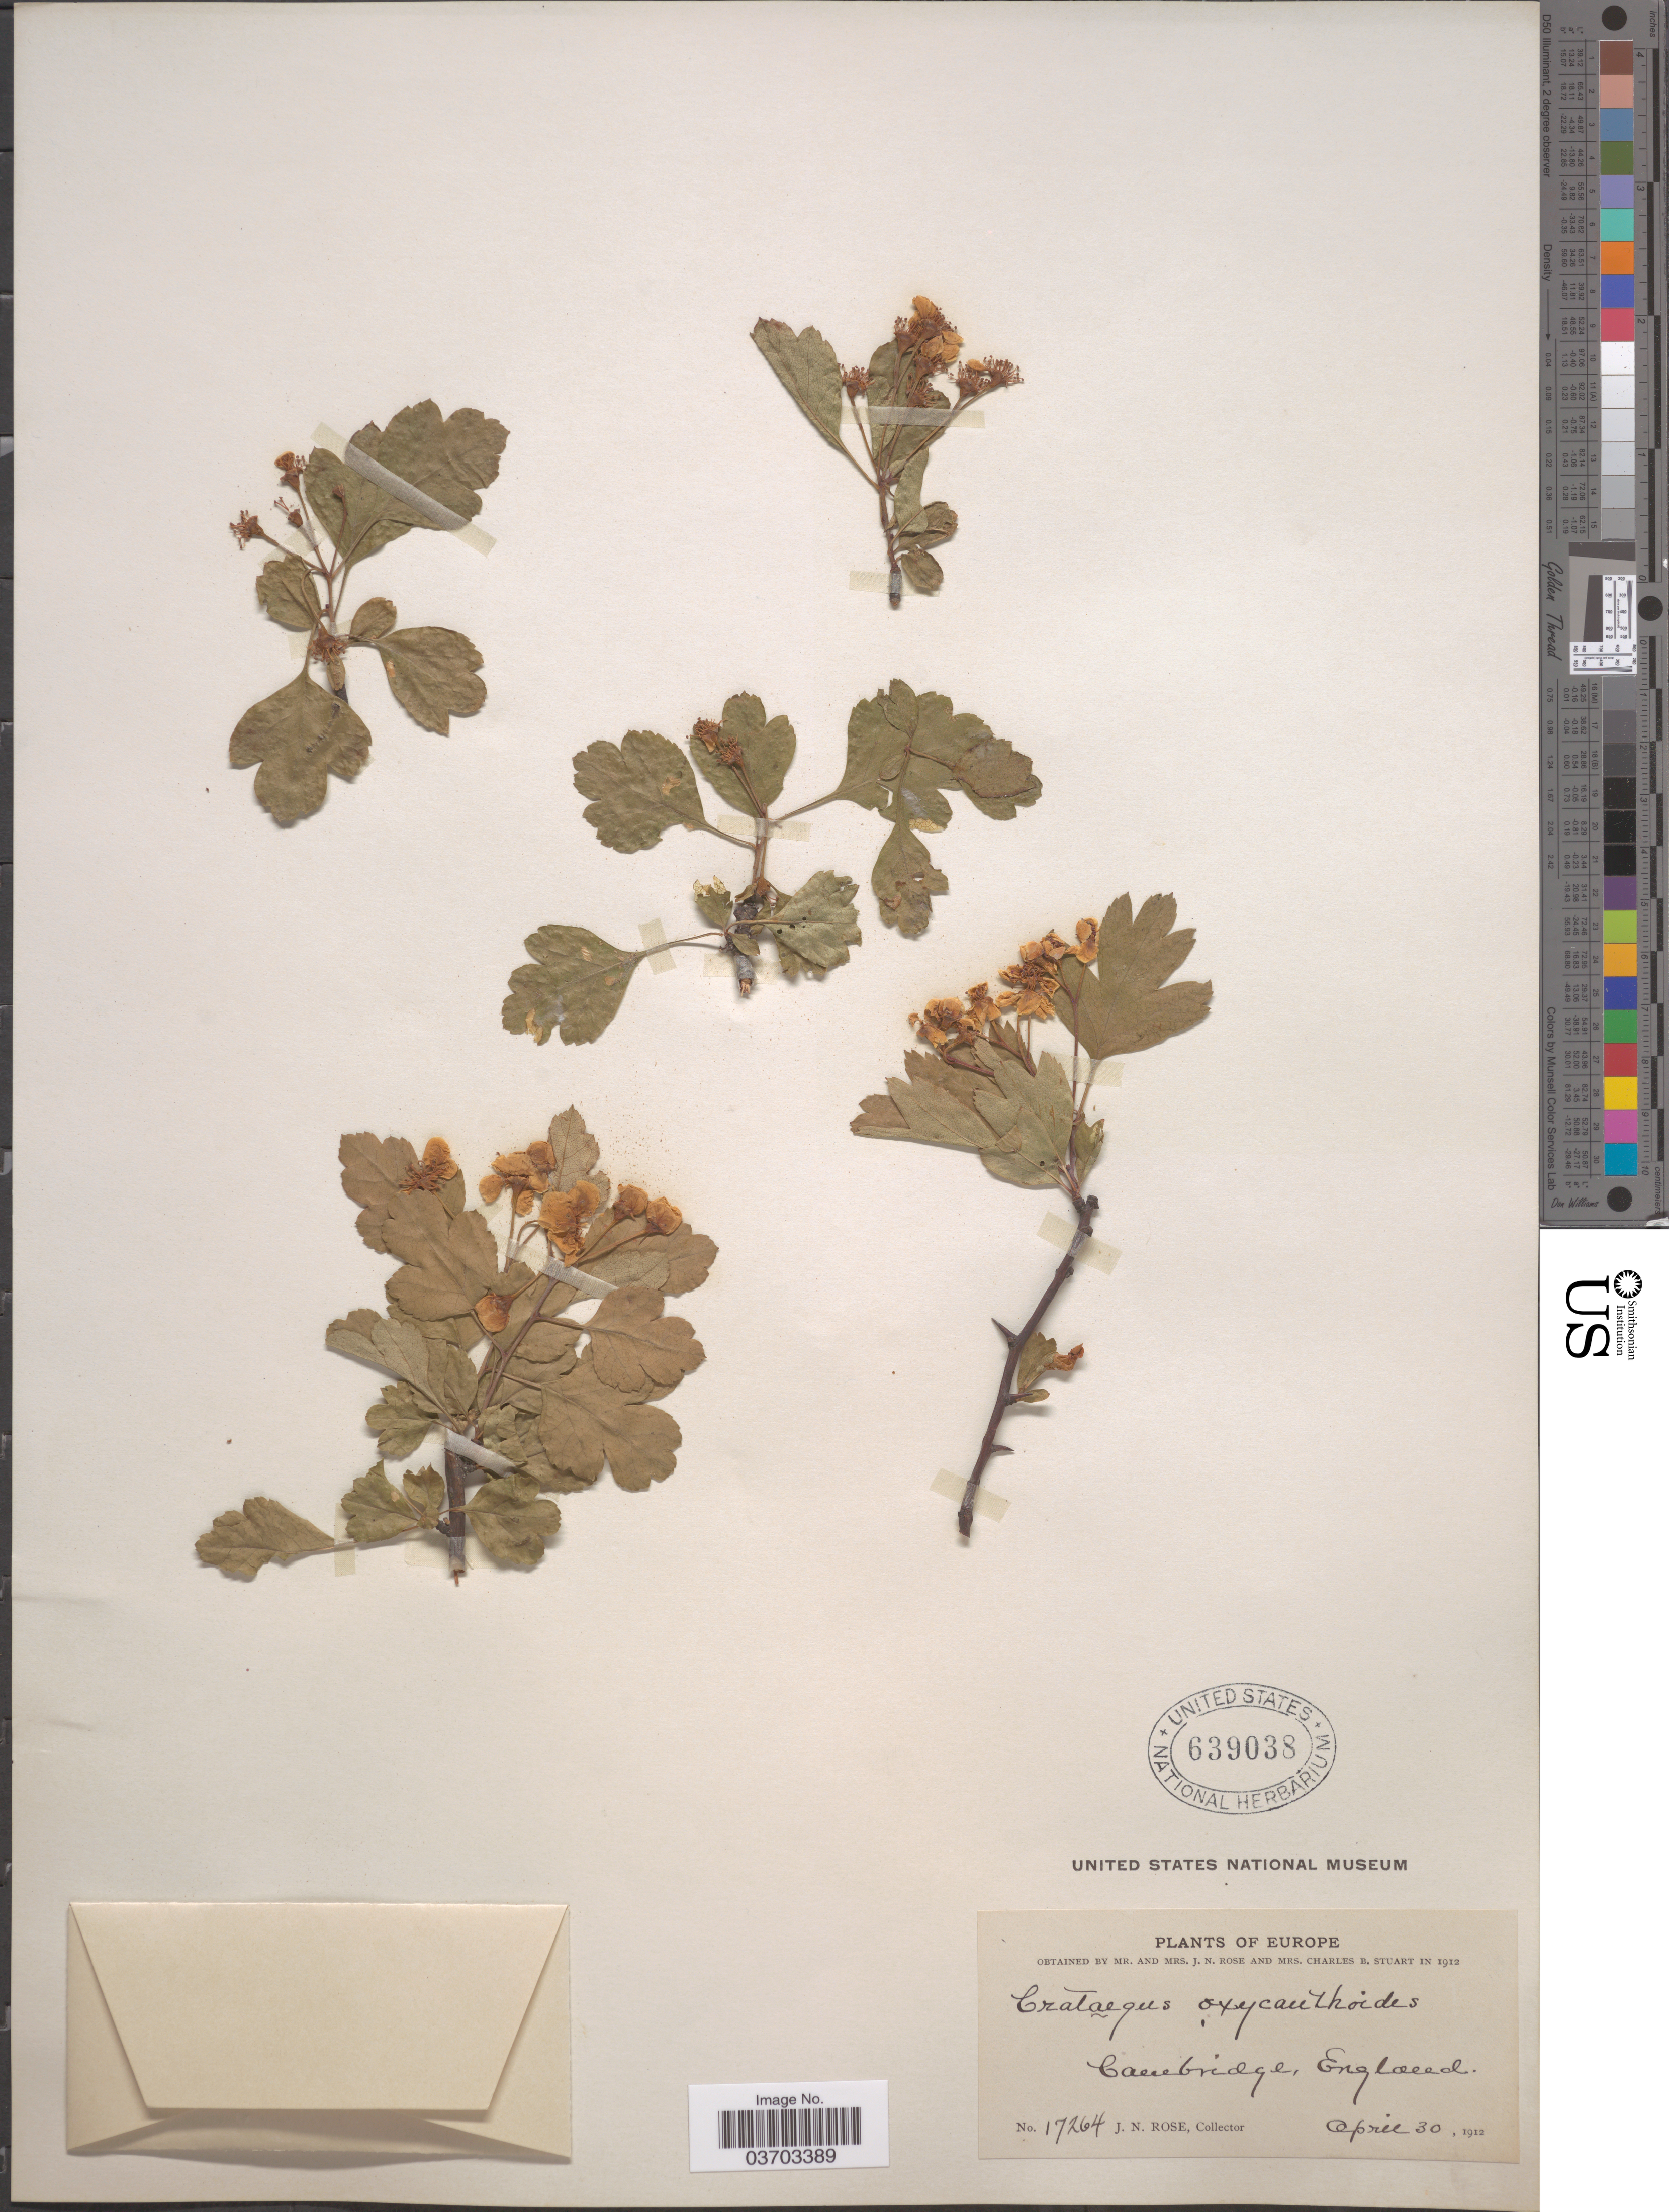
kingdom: Plantae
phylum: Tracheophyta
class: Magnoliopsida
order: Rosales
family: Rosaceae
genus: Crataegus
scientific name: Crataegus oxyacantha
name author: L.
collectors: J. N. Rose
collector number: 17264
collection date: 1912-04-30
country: United Kingdom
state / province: England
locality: Cambridge.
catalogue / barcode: US 639038